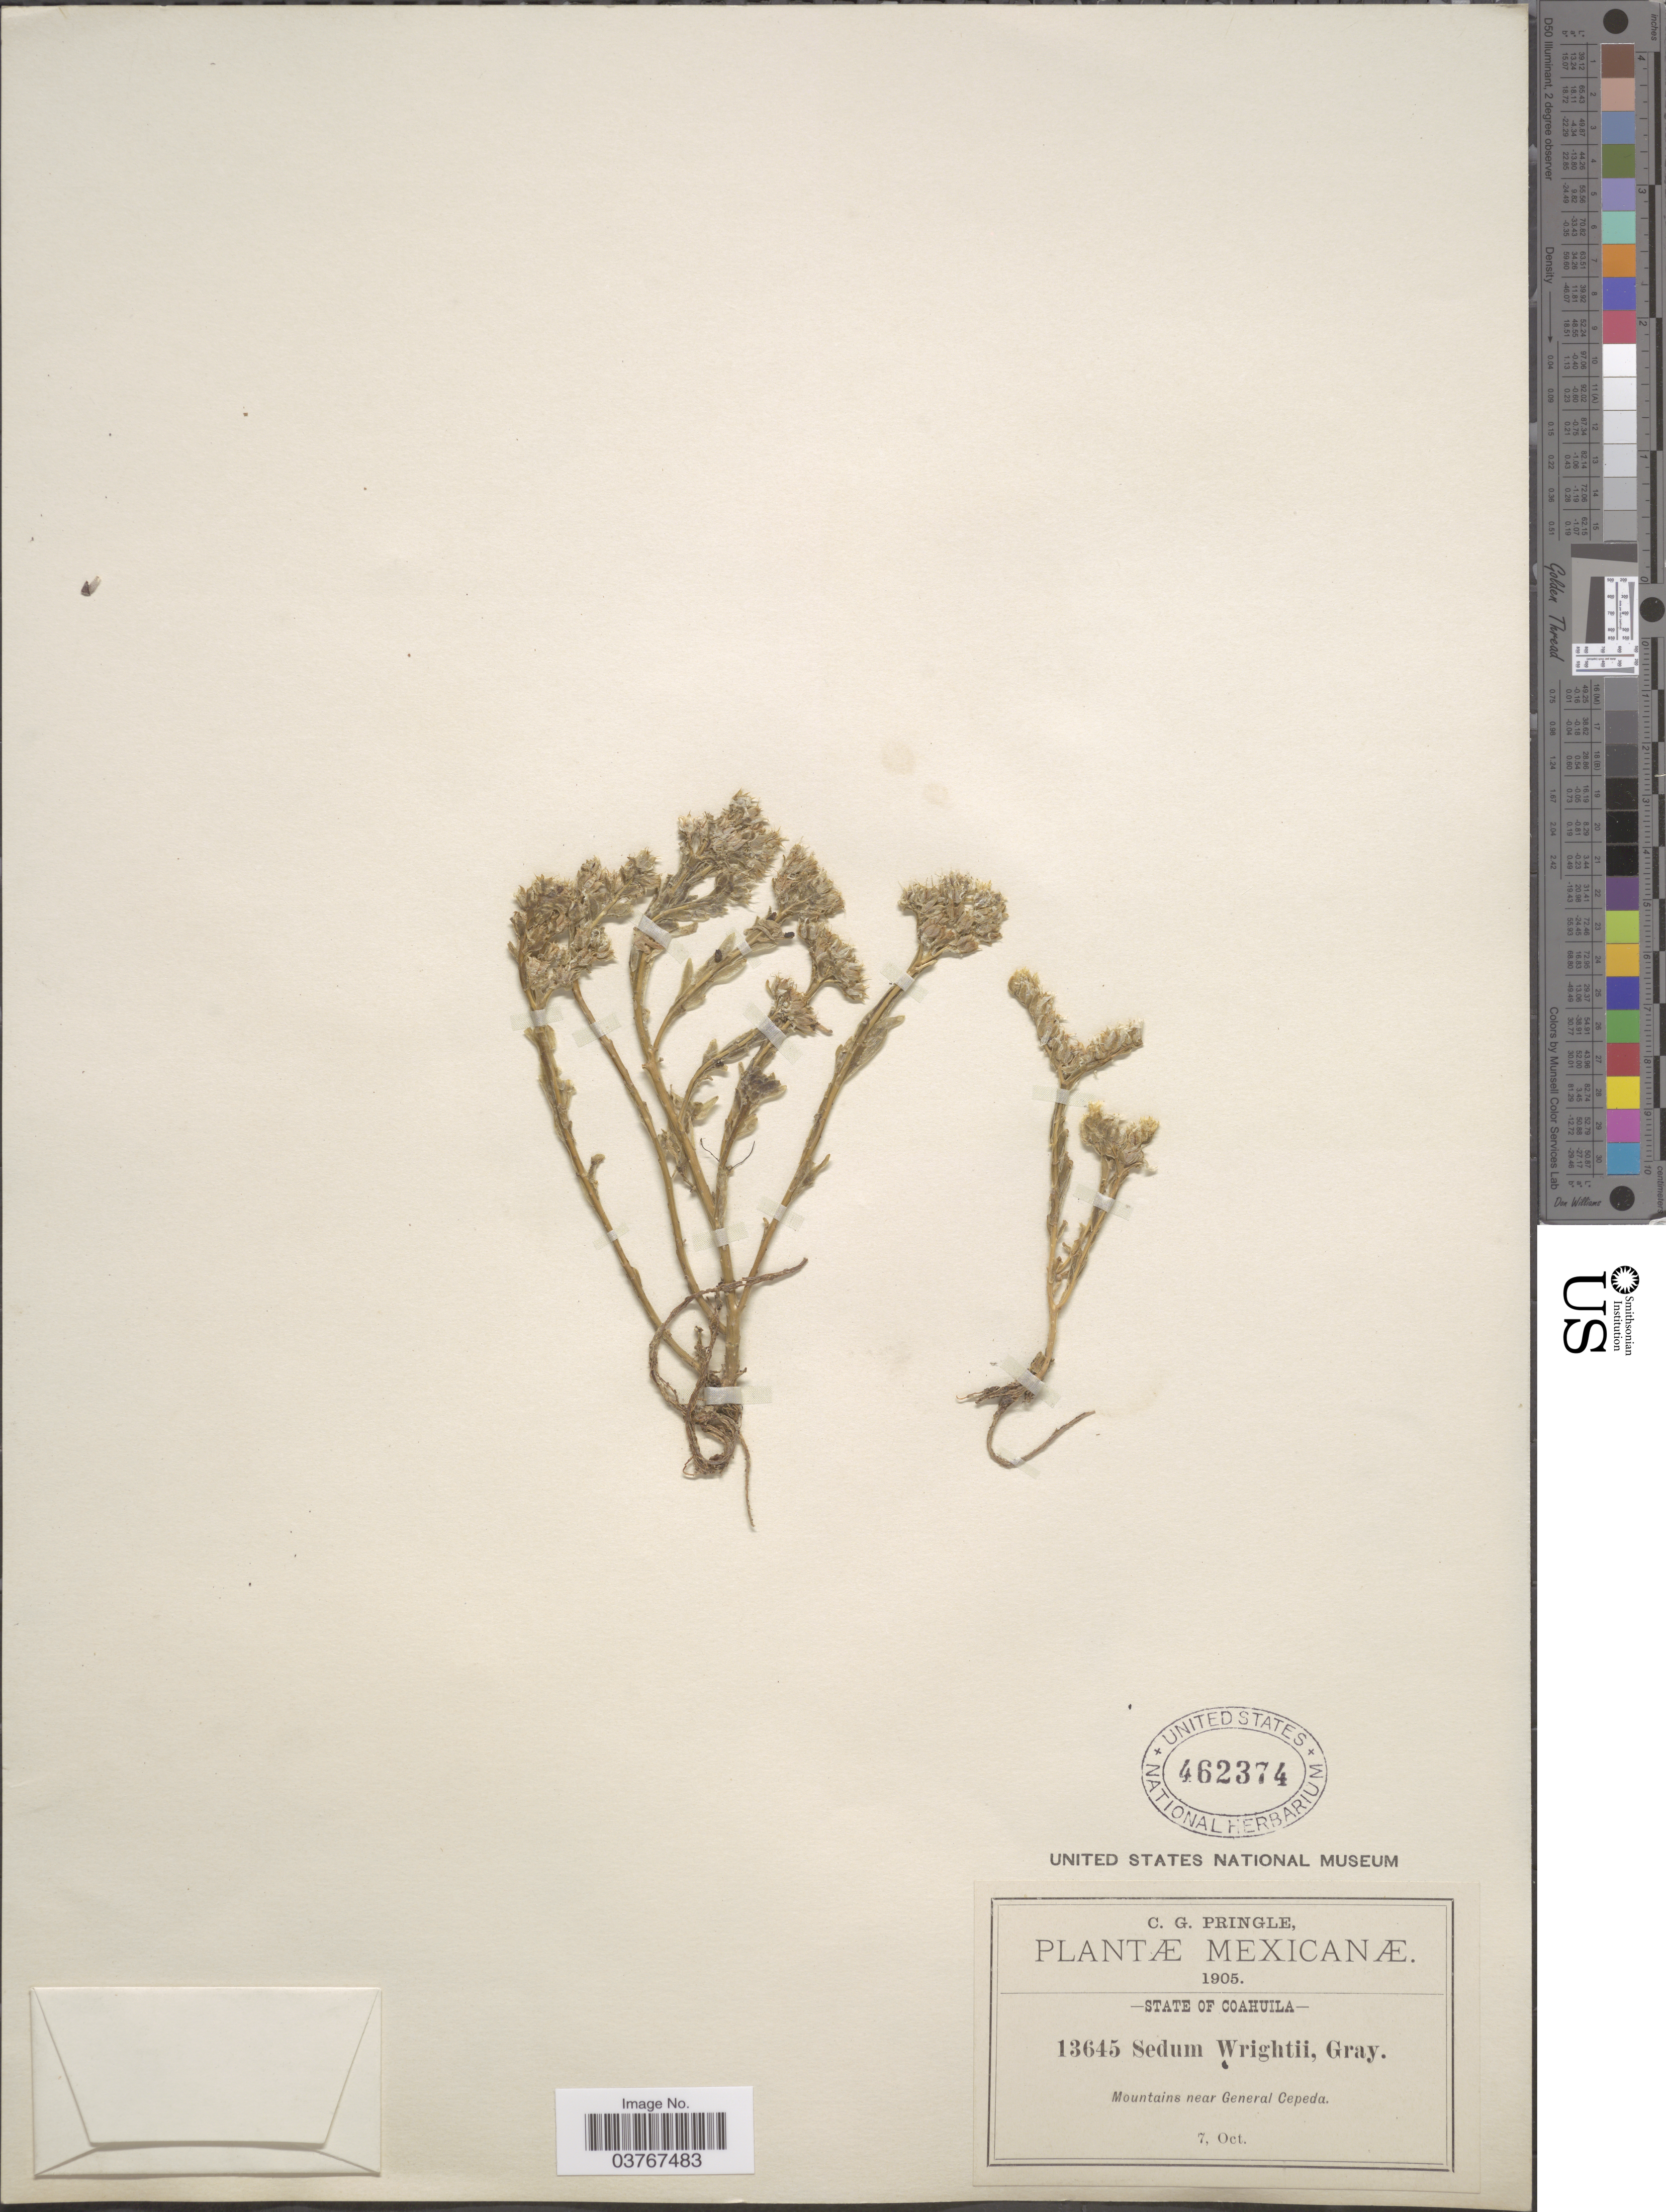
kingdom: Plantae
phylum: Tracheophyta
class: Magnoliopsida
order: Saxifragales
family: Crassulaceae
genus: Sedum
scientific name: Sedum wrightii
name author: A. Gray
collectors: C. G. Pringle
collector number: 13645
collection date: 1905-10-07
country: Mexico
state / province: Coahuila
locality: Mountains near General Cepeda.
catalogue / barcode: US 462374